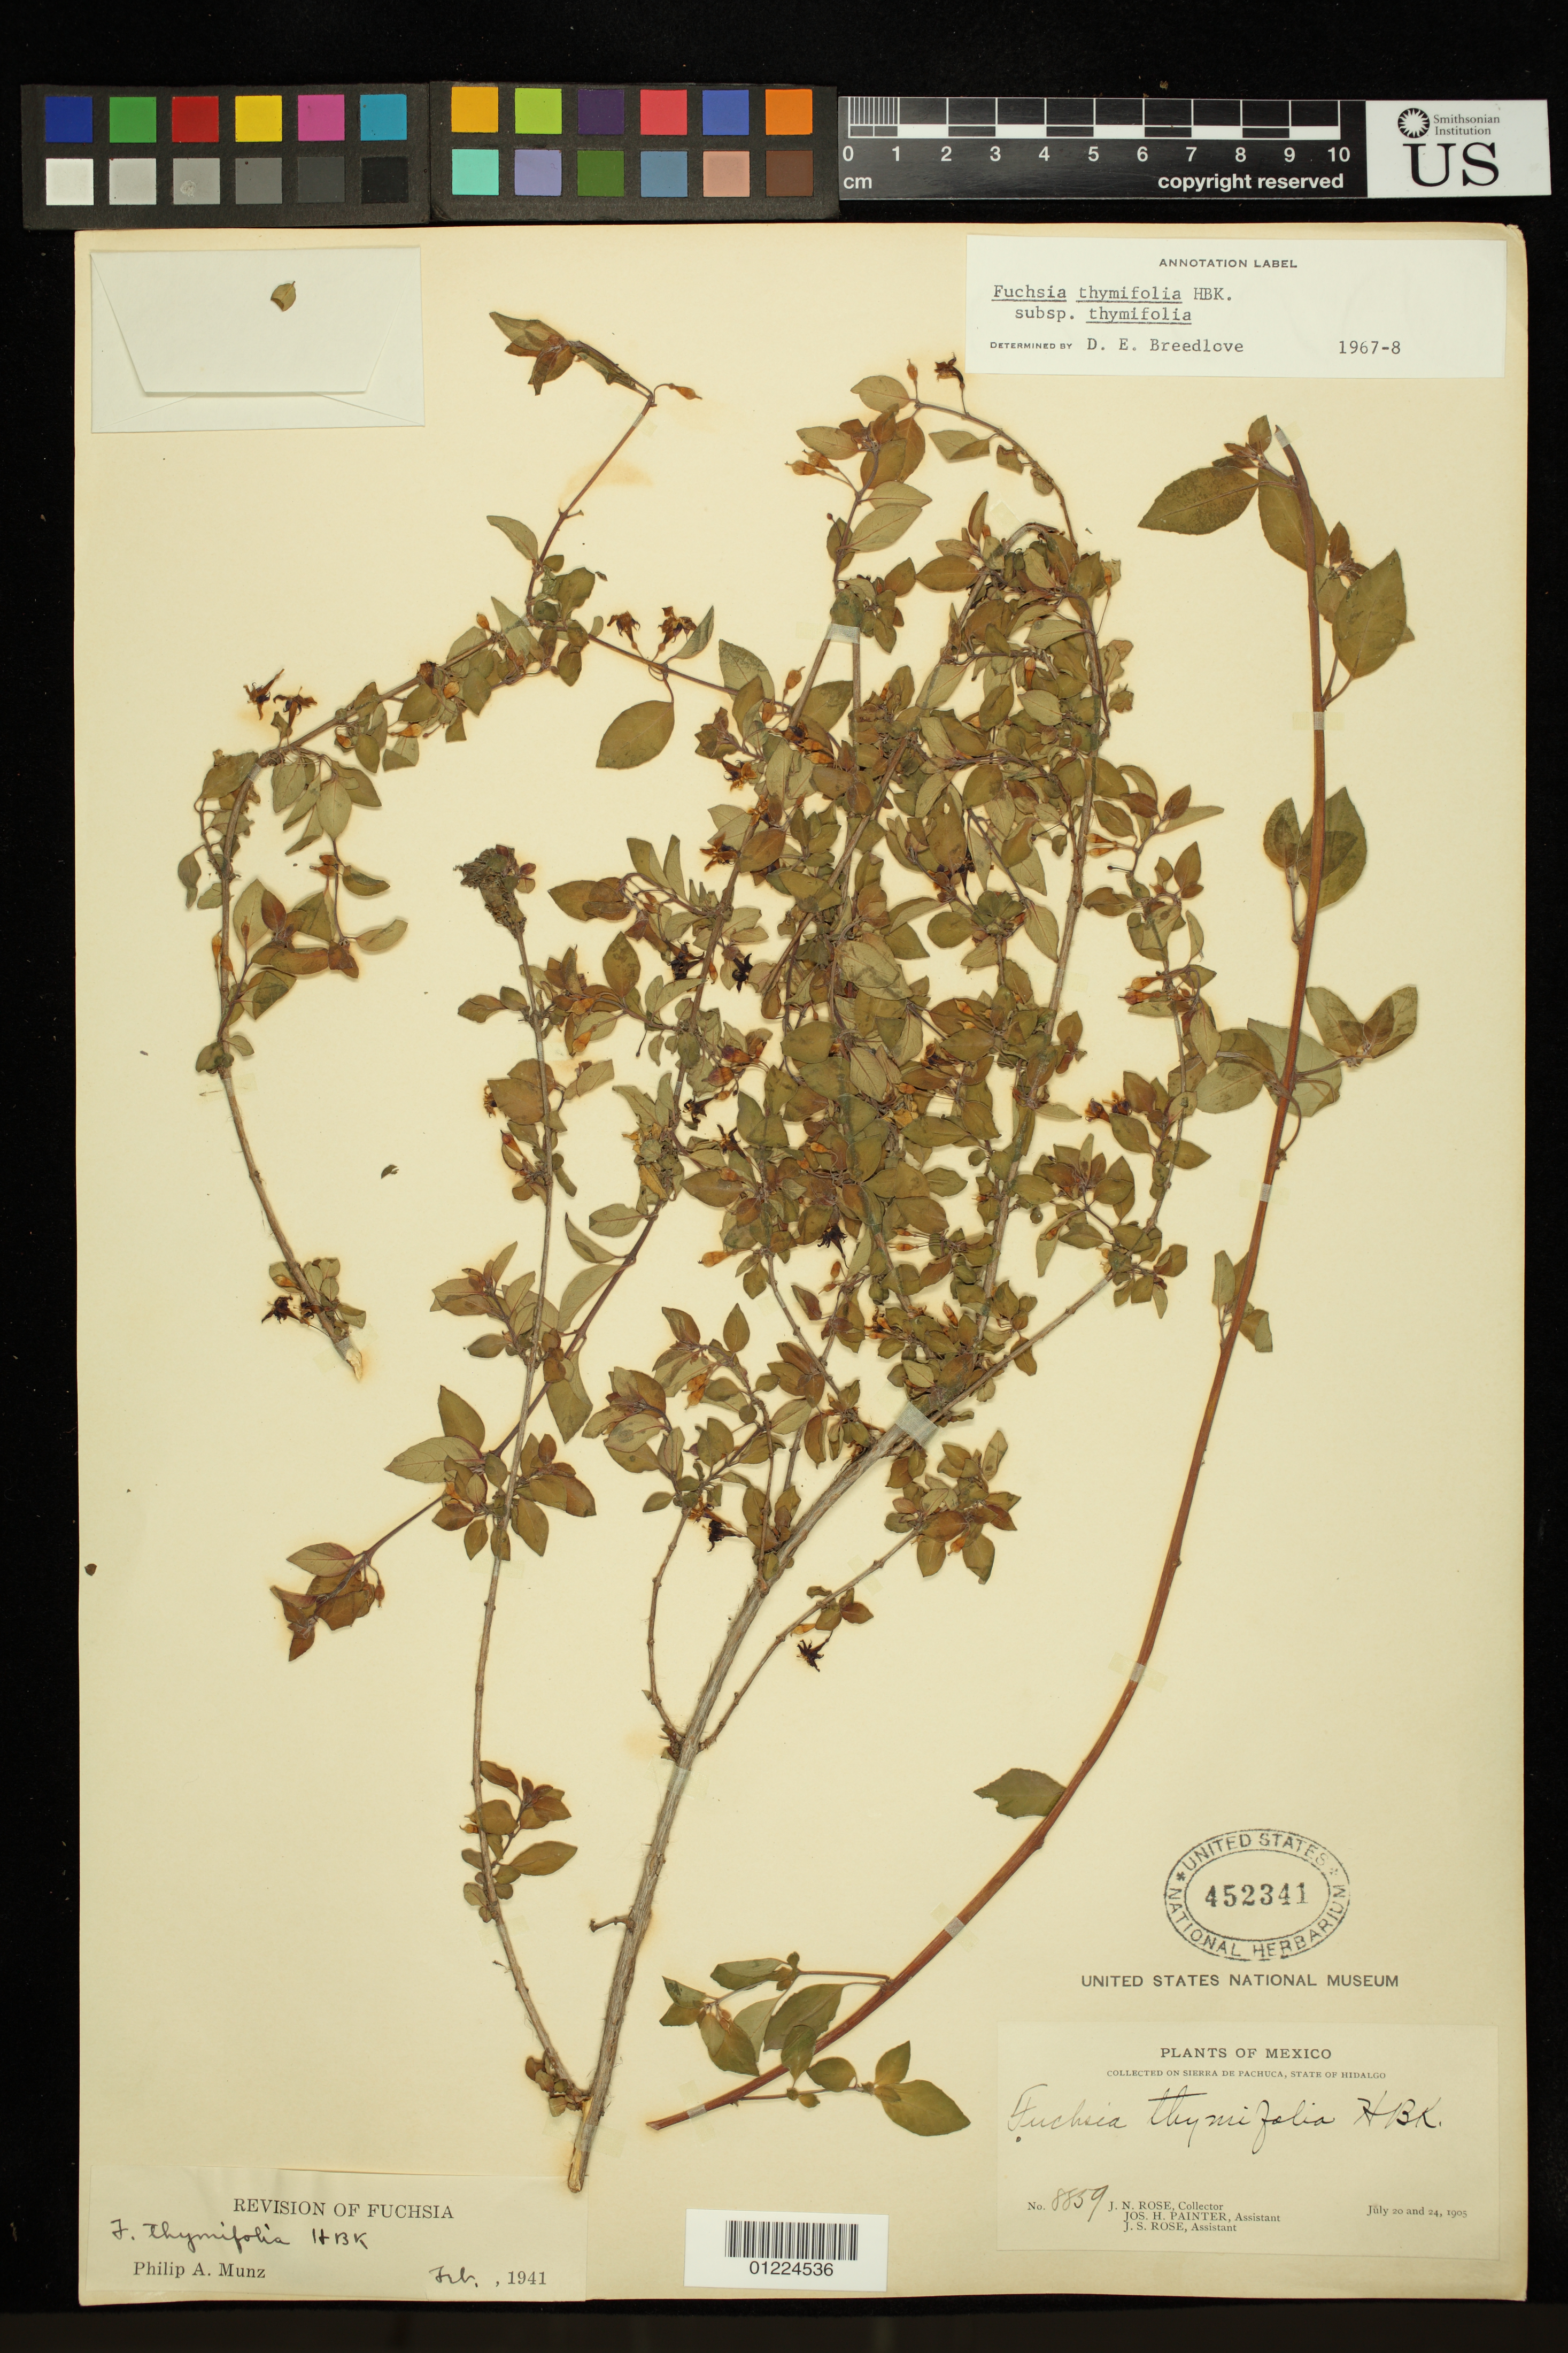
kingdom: Plantae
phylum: Tracheophyta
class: Magnoliopsida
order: Myrtales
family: Onagraceae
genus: Fuchsia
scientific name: Fuchsia thymifolia subsp. thymifolia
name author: Kunth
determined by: Breedlove, D. E.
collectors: J. N. Rose, J. H. Painter & J. S. Rose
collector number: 8859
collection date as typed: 20 Jul 1905 and 24 Jul 1905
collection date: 1905-07-20,1905-07-24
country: Mexico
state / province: Hidalgo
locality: Sierra de Pachuca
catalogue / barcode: US 452341